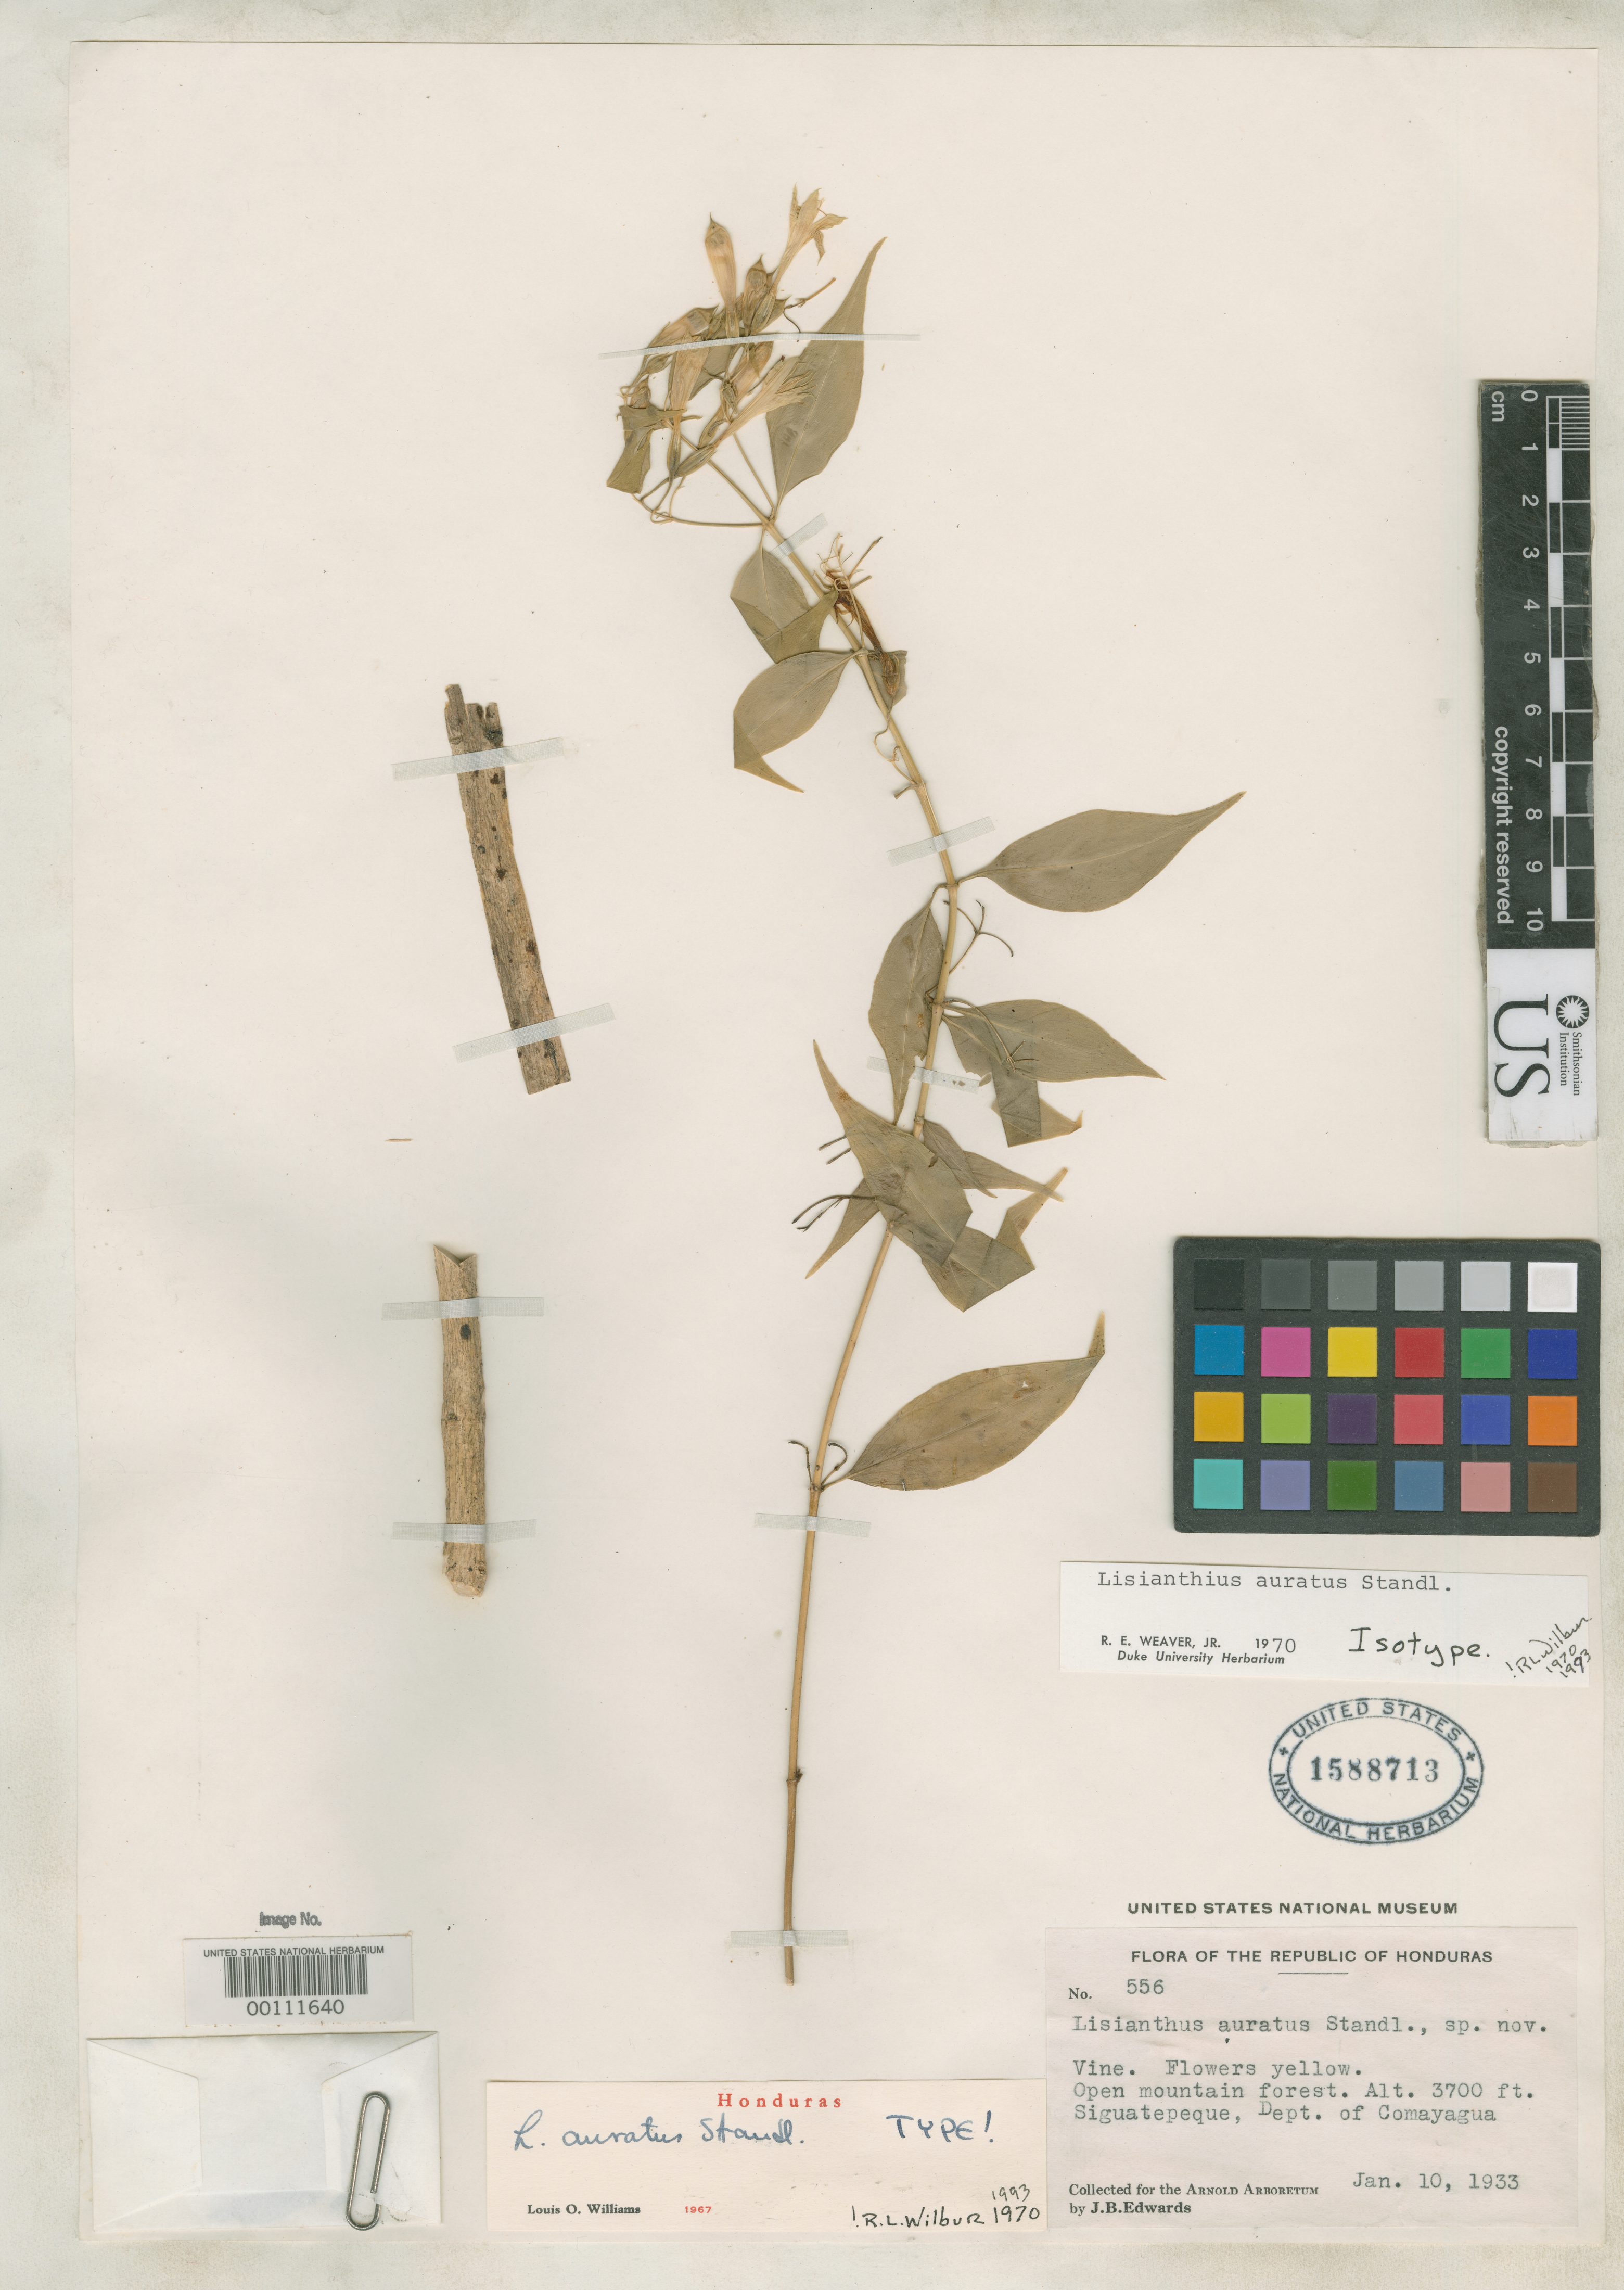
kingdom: Plantae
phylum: Tracheophyta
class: Magnoliopsida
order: Gentianales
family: Gentianaceae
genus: Lisianthius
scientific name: Lisianthius auratus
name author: Standl.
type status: Isotype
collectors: J. B. Edwards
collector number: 556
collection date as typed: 10 Jan 1933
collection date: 1933-01-10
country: Honduras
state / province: Comayagua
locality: Siguatepeque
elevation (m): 1128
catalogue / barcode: US 1588713